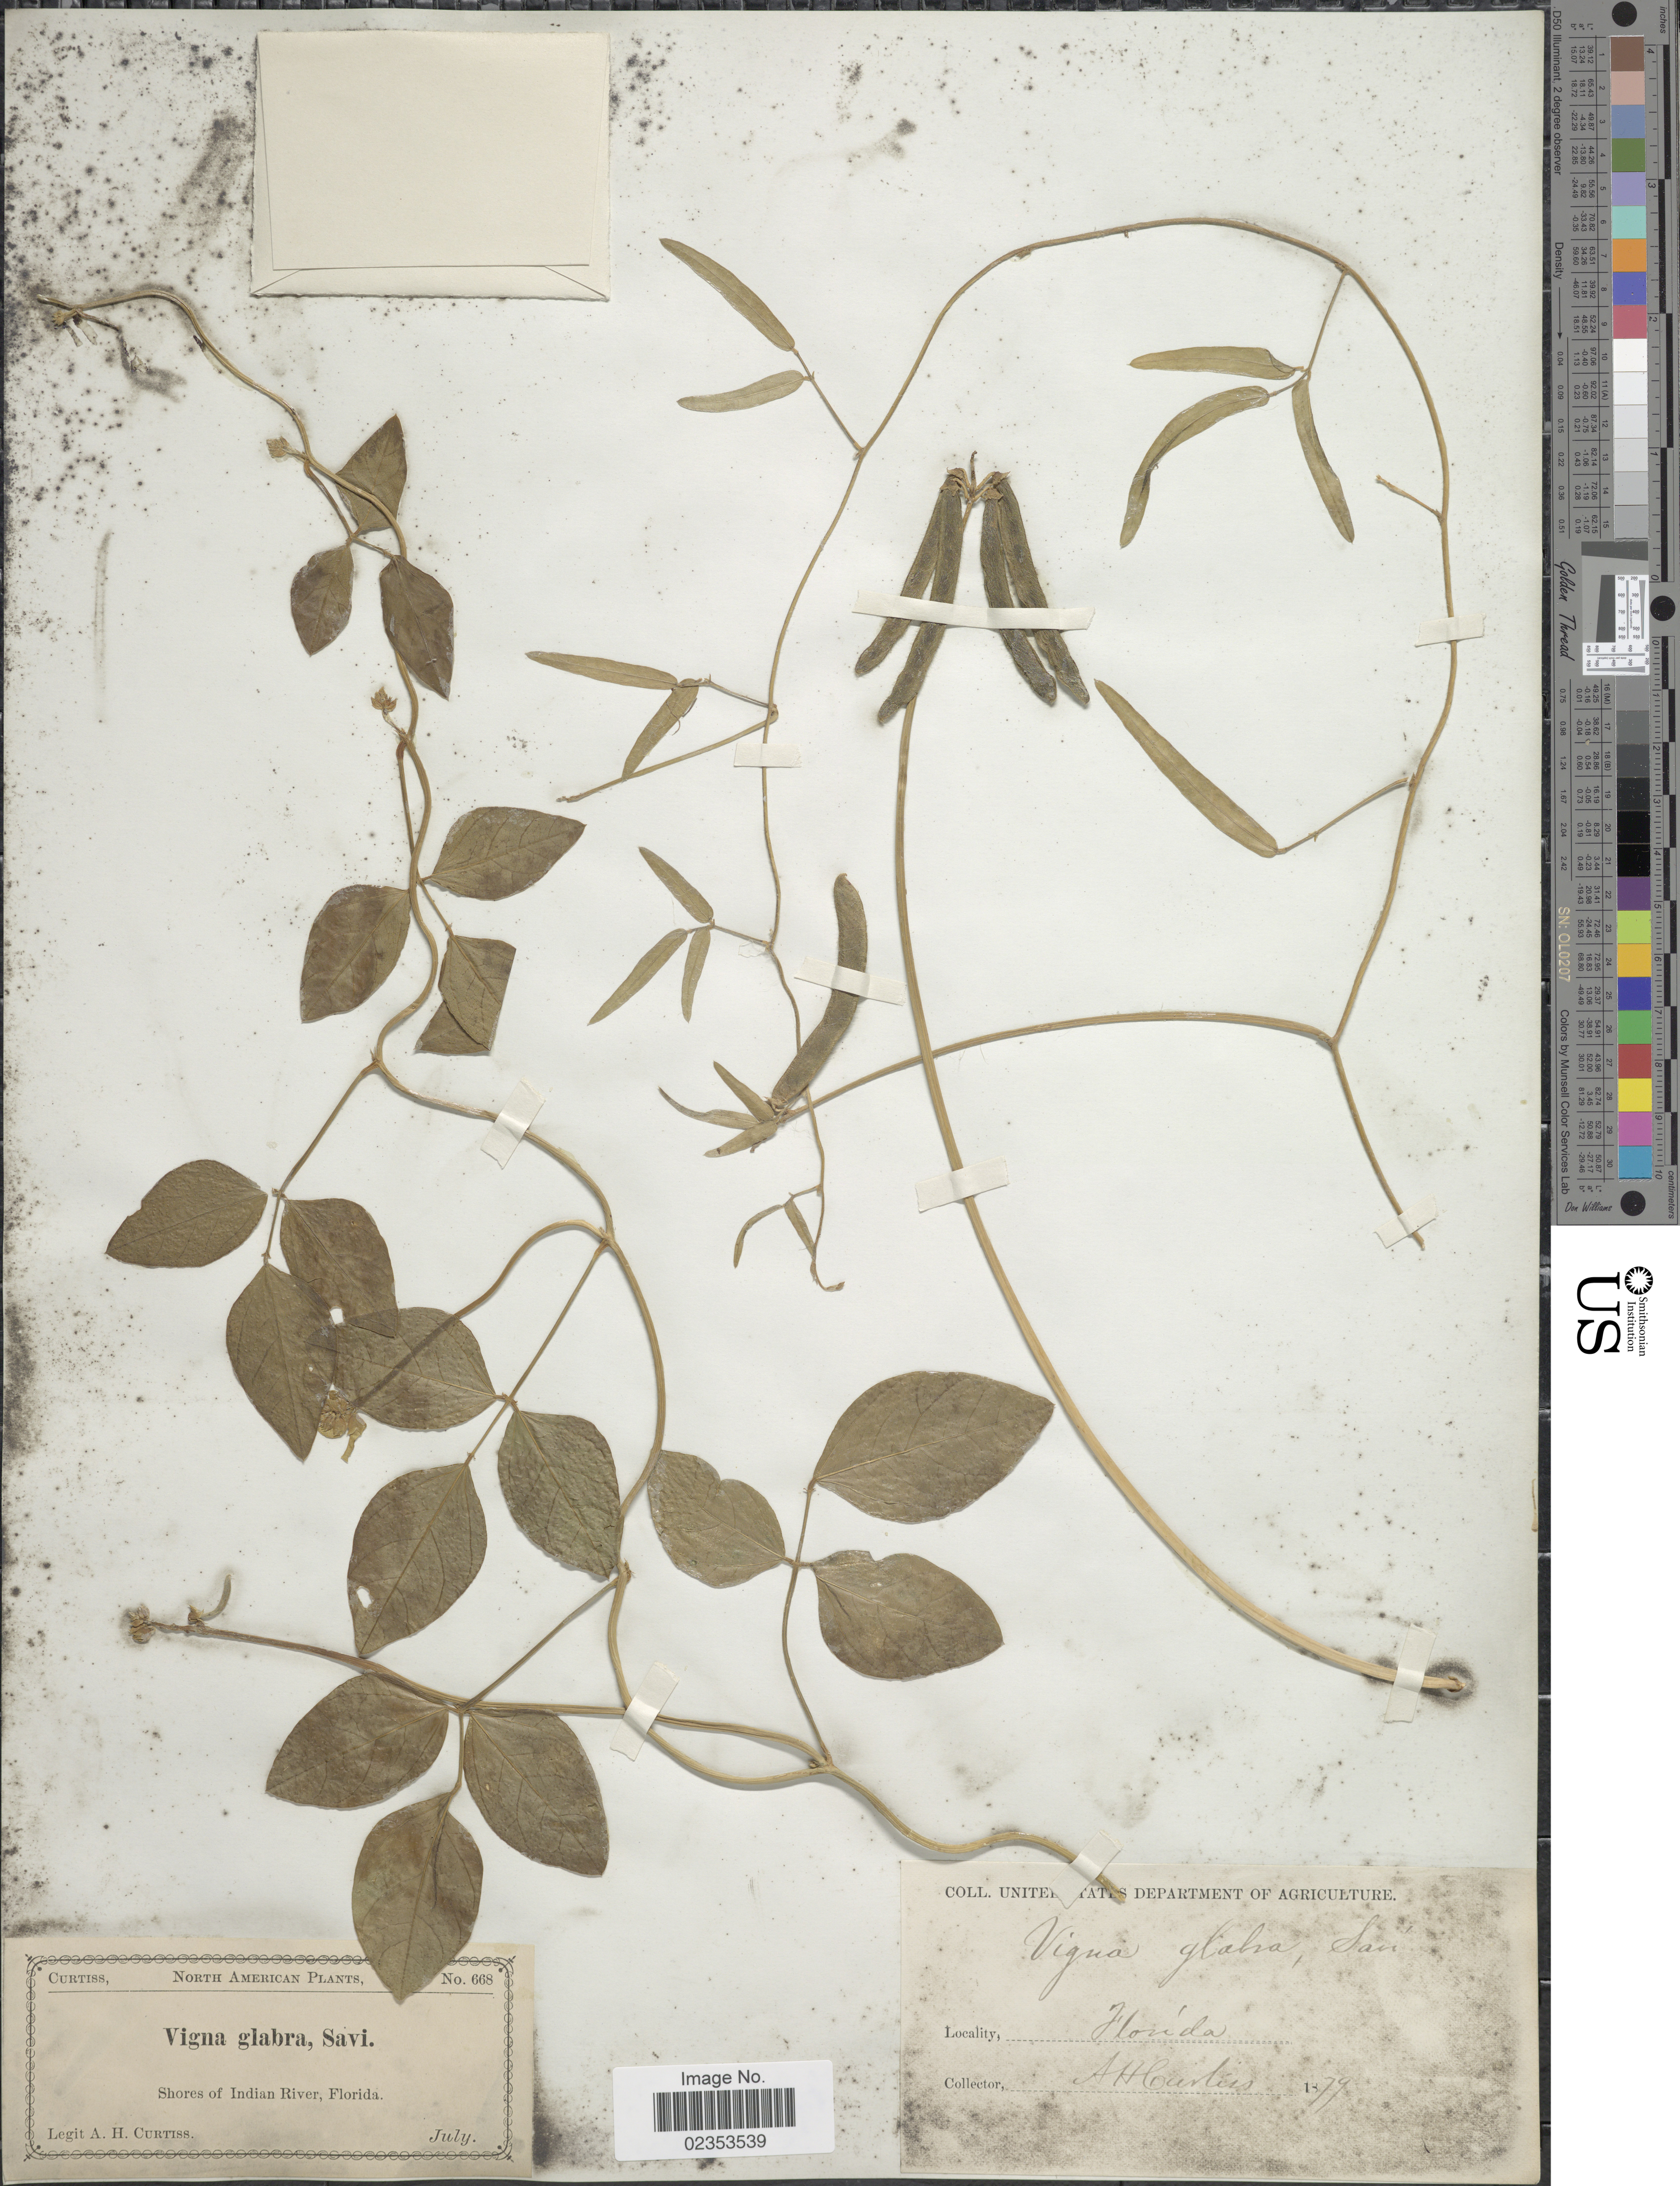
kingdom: Plantae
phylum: Tracheophyta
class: Magnoliopsida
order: Fabales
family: Fabaceae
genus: Vigna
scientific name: Vigna luteola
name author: (Jacq.) Benth.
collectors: A. H. Curtiss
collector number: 668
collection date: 1879-07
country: United States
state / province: Florida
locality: Shores of Indian River